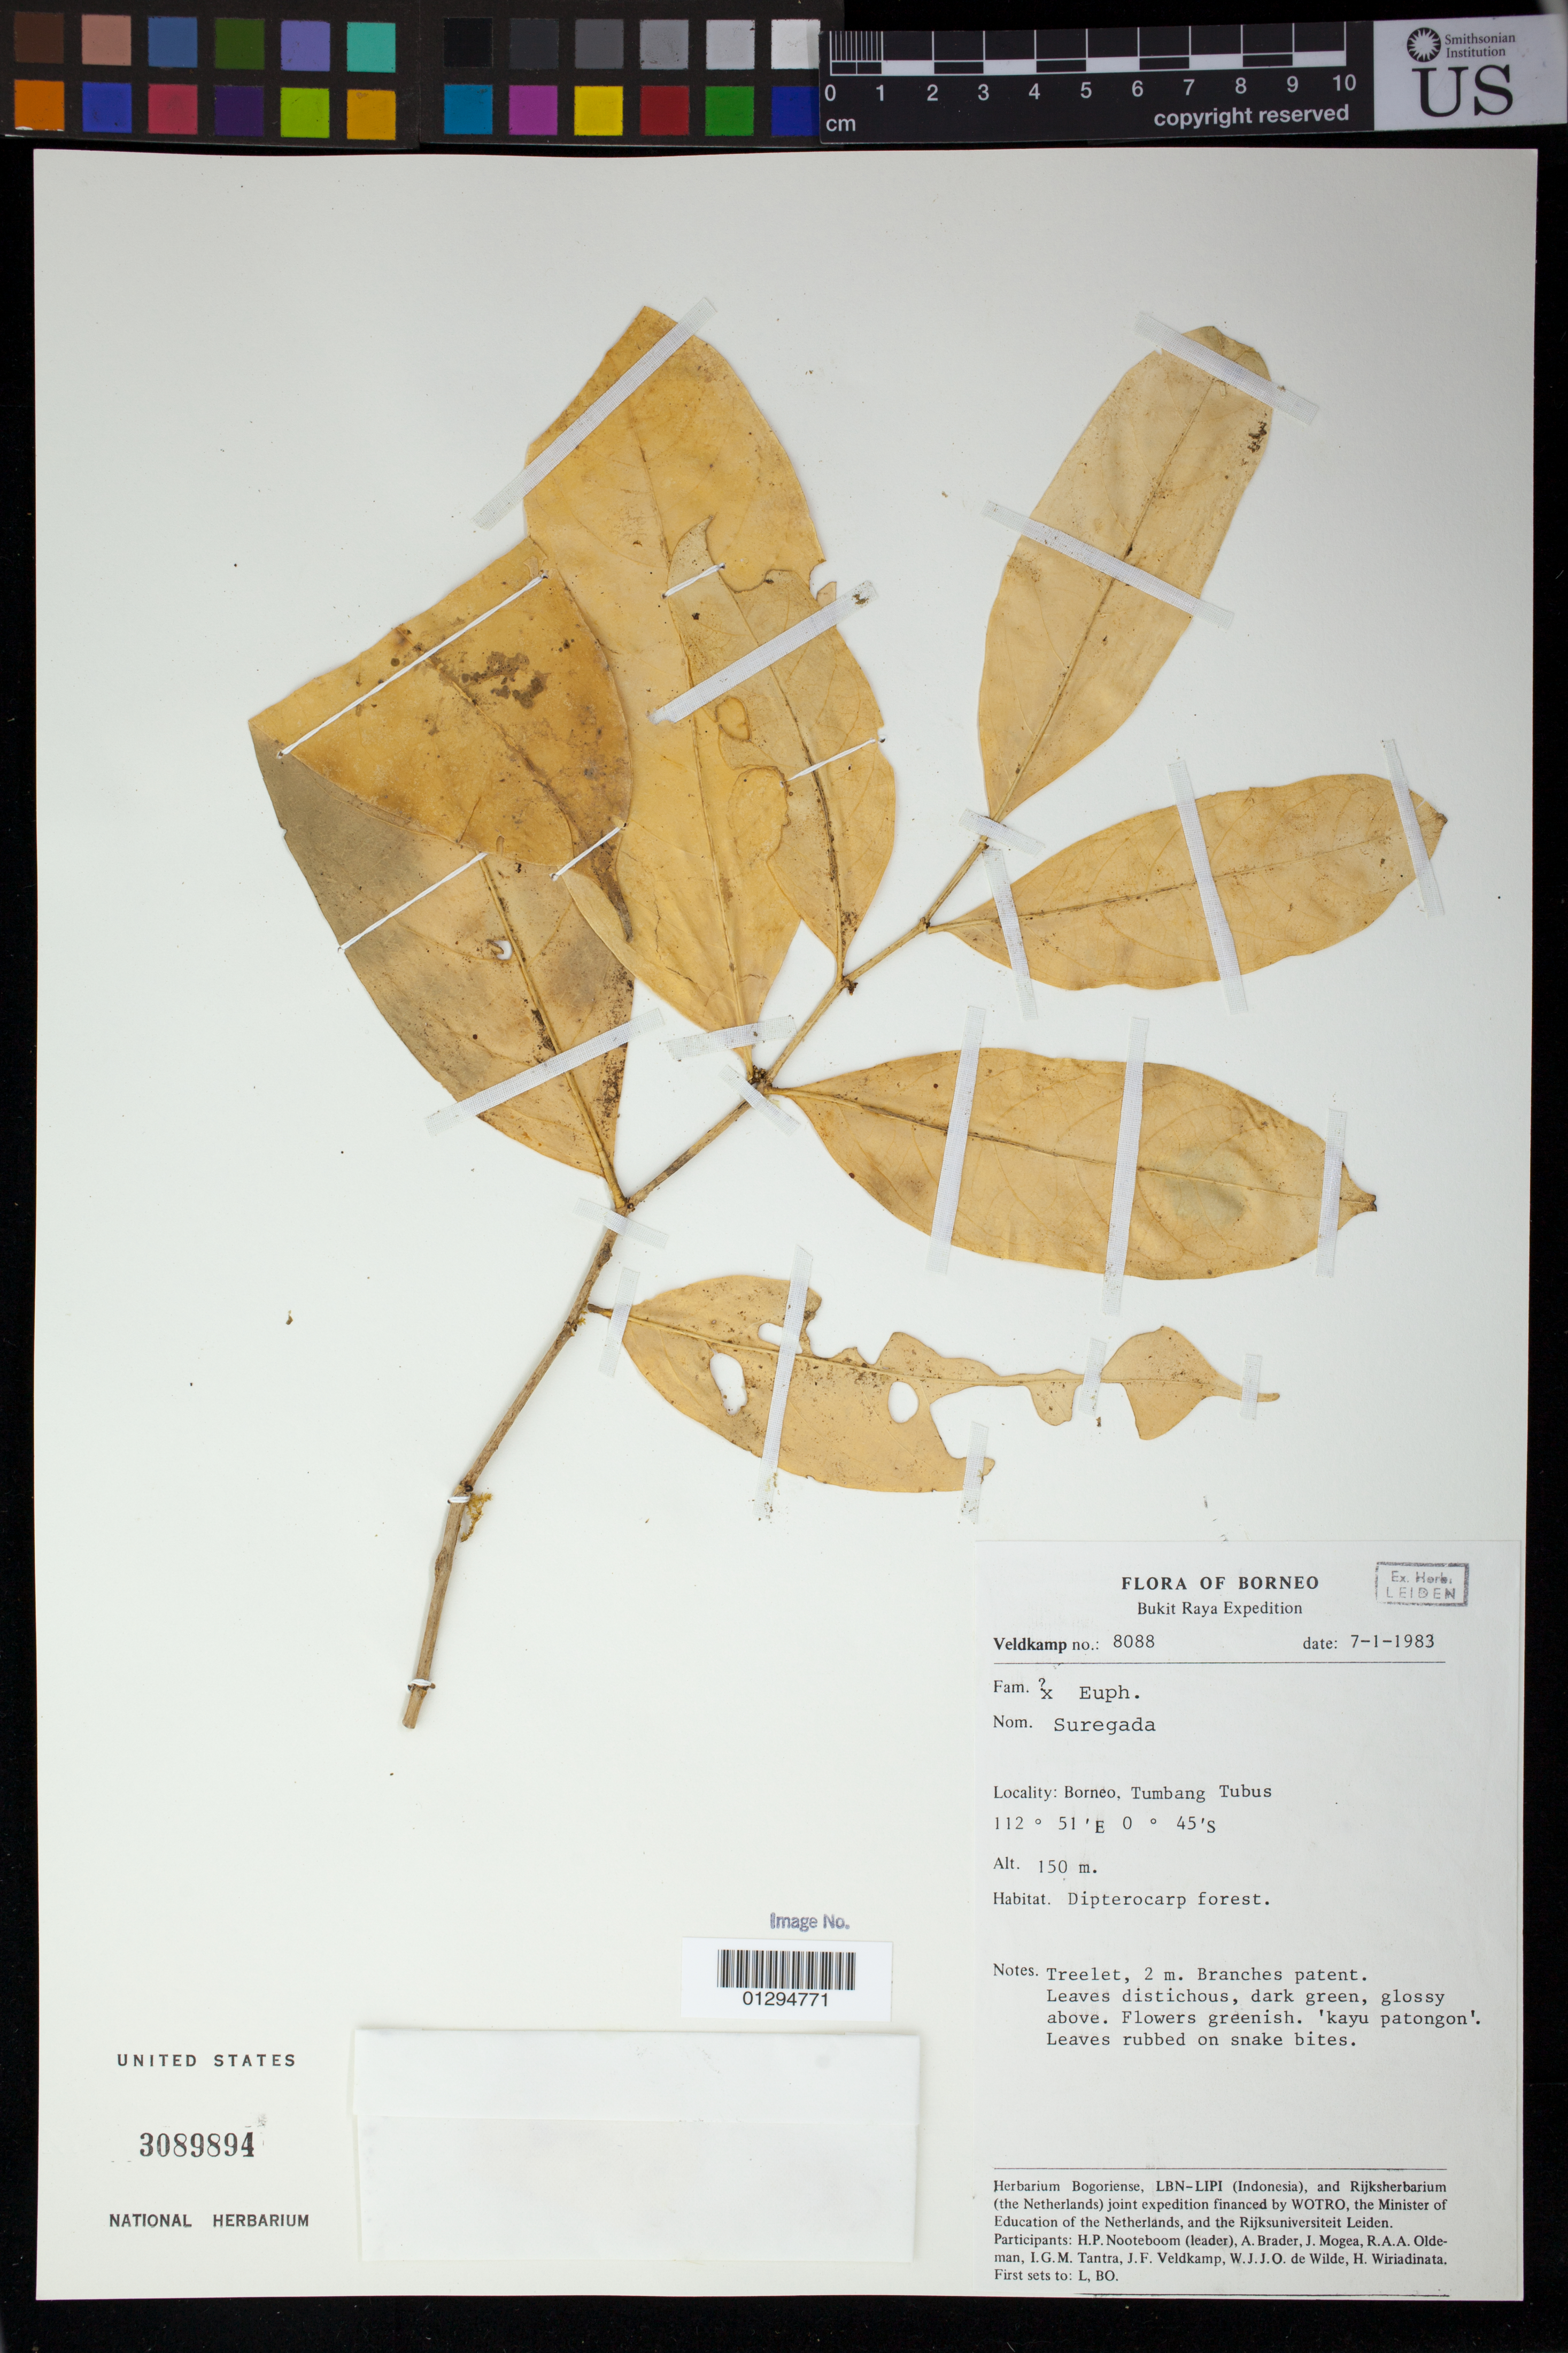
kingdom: Plantae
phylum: Tracheophyta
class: Magnoliopsida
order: Malpighiales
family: Euphorbiaceae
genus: Suregada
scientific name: Suregada sp.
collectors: H. P. Nooteboom, A. Brader, J. Mogea, R. Oldeman, J. Tantra, J. F. Veldkamp, W. J. de Wilde & H. Wiriadinata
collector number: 8088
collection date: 1983-01-07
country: Indonesia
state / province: Kalimantan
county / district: Kalimantan Tengah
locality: Borneo, Tumbang Tunbus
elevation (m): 150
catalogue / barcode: US 3089894